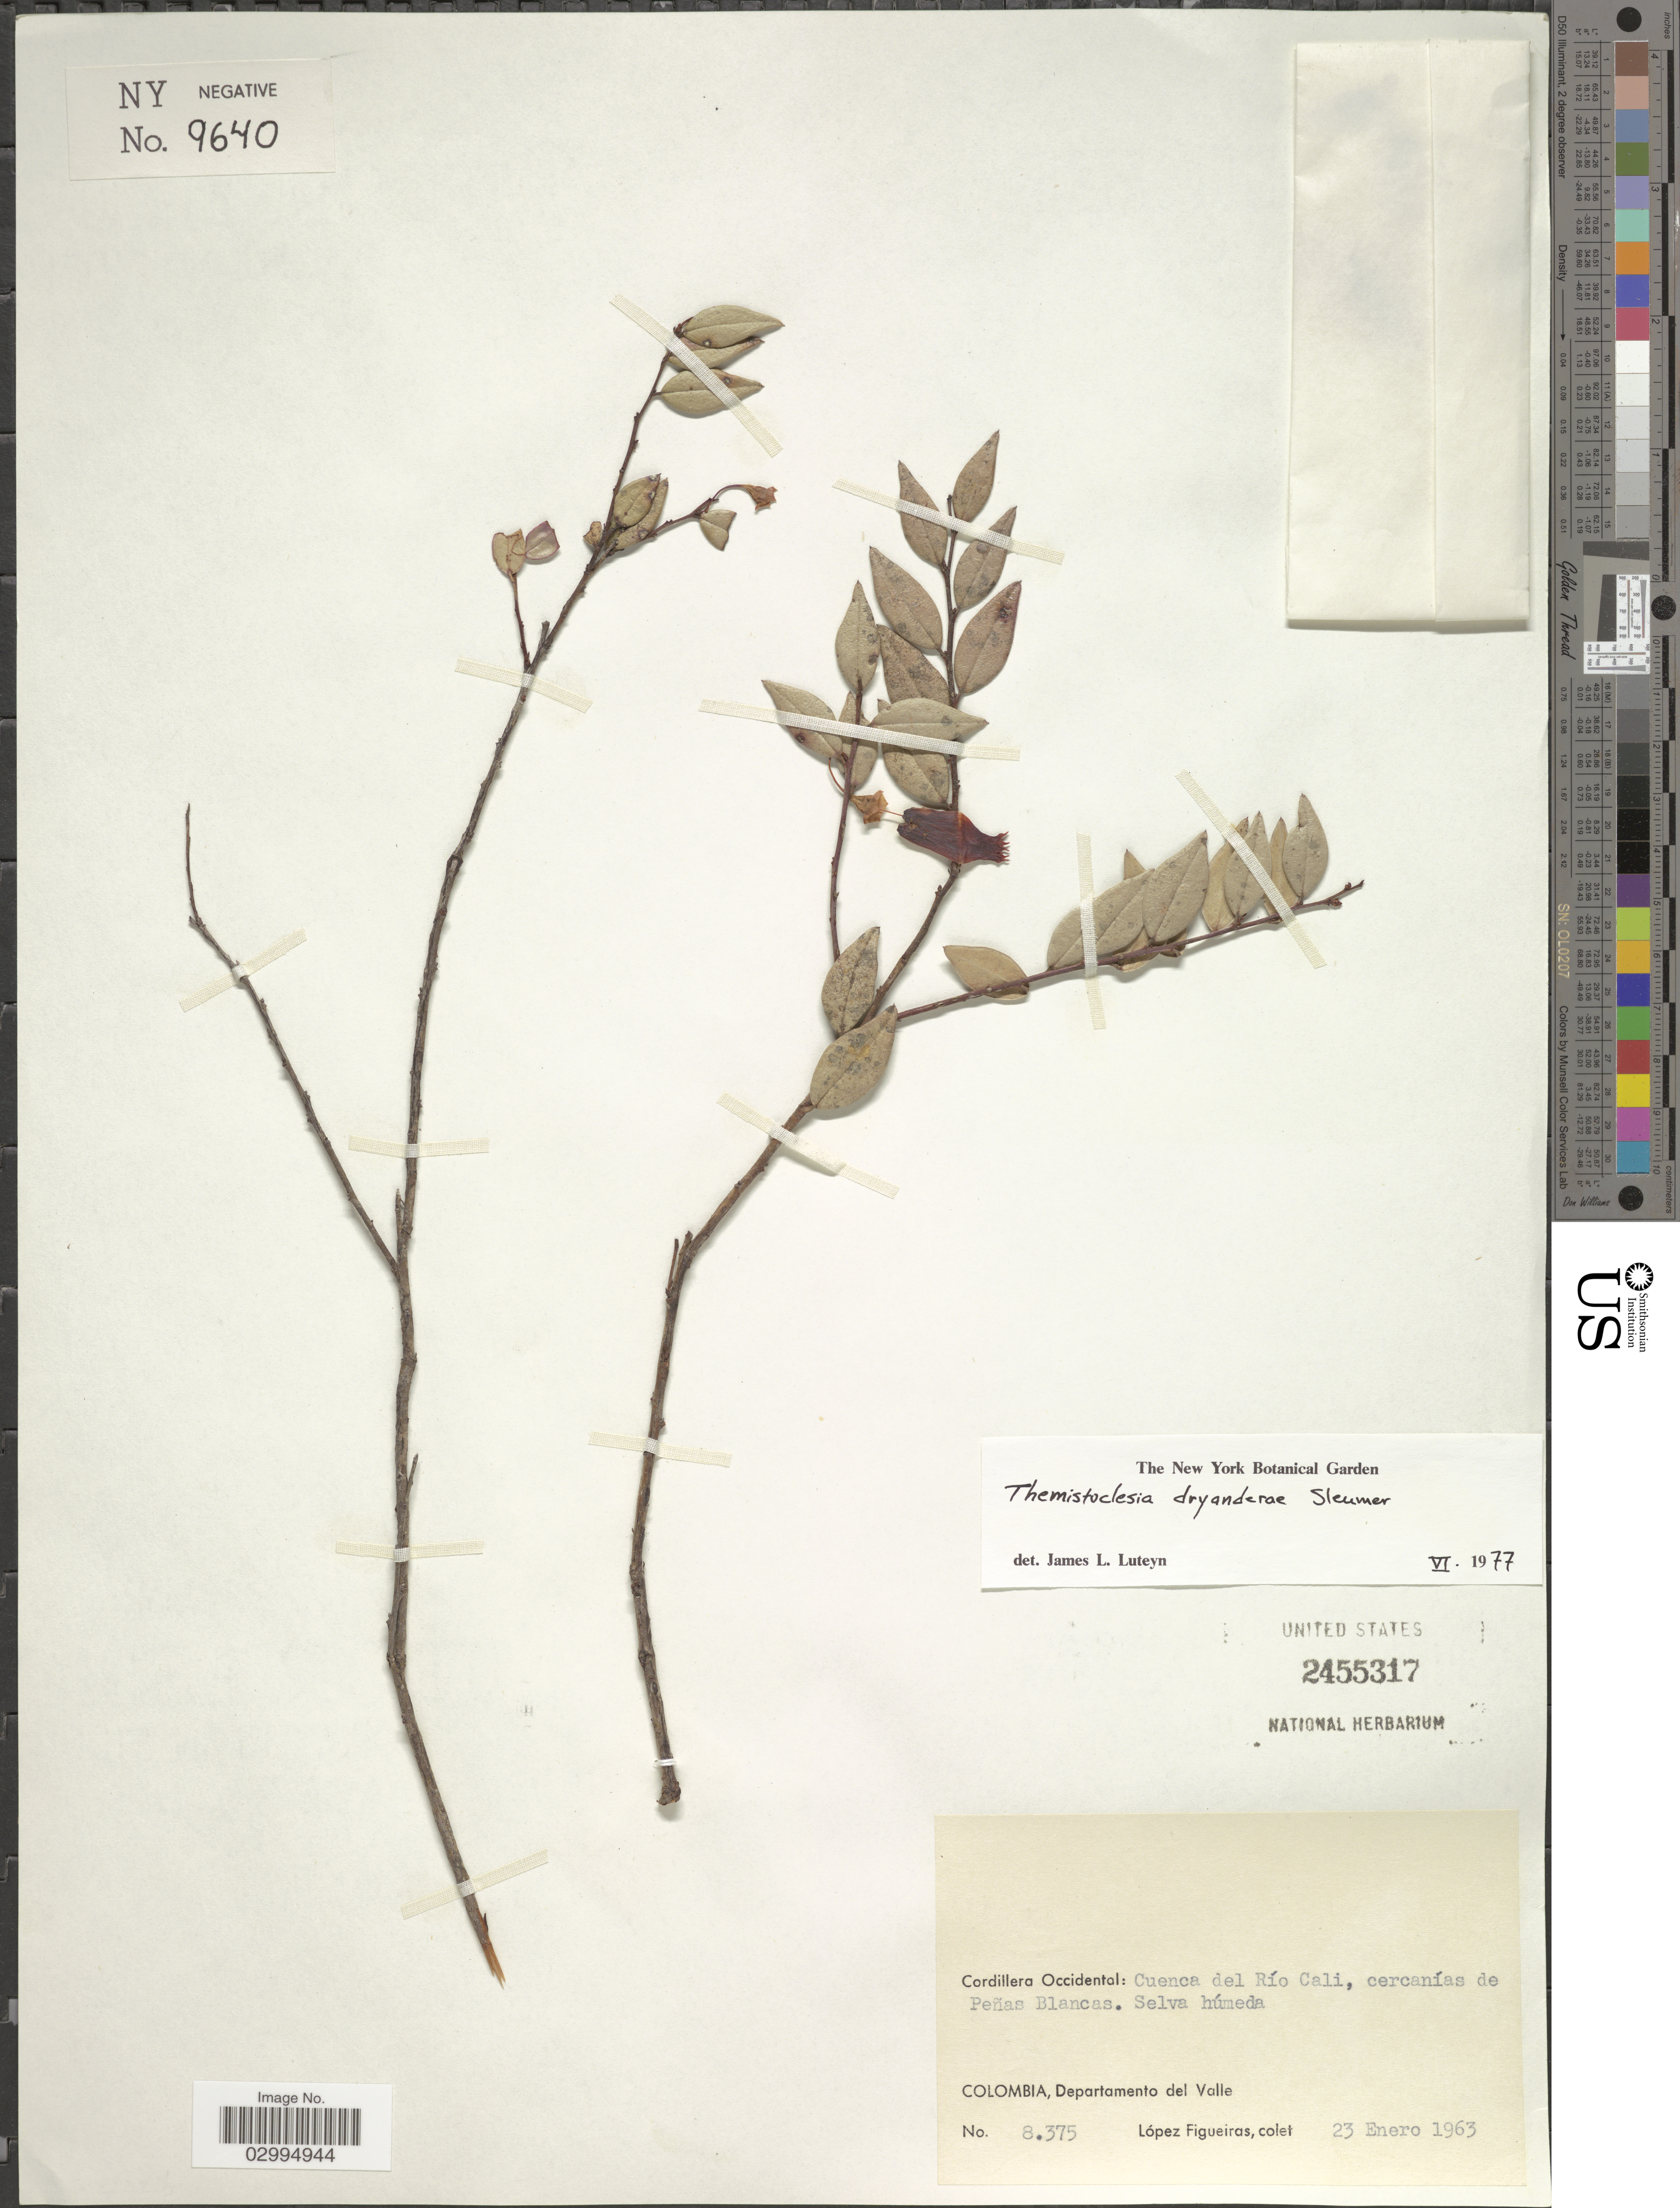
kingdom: Plantae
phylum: Tracheophyta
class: Magnoliopsida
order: Ericales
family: Ericaceae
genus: Themistoclesia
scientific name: Themistoclesia dryanderae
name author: Sleumer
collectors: M. López Figueiras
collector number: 8375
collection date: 1963-01-23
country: Colombia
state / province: Valle del Cauca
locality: Cordillera Occidental: Cuenca del Río Cali, cercanías de Peñas Blancas. Selva húmeda. Departamento del Valle.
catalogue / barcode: US 2455317